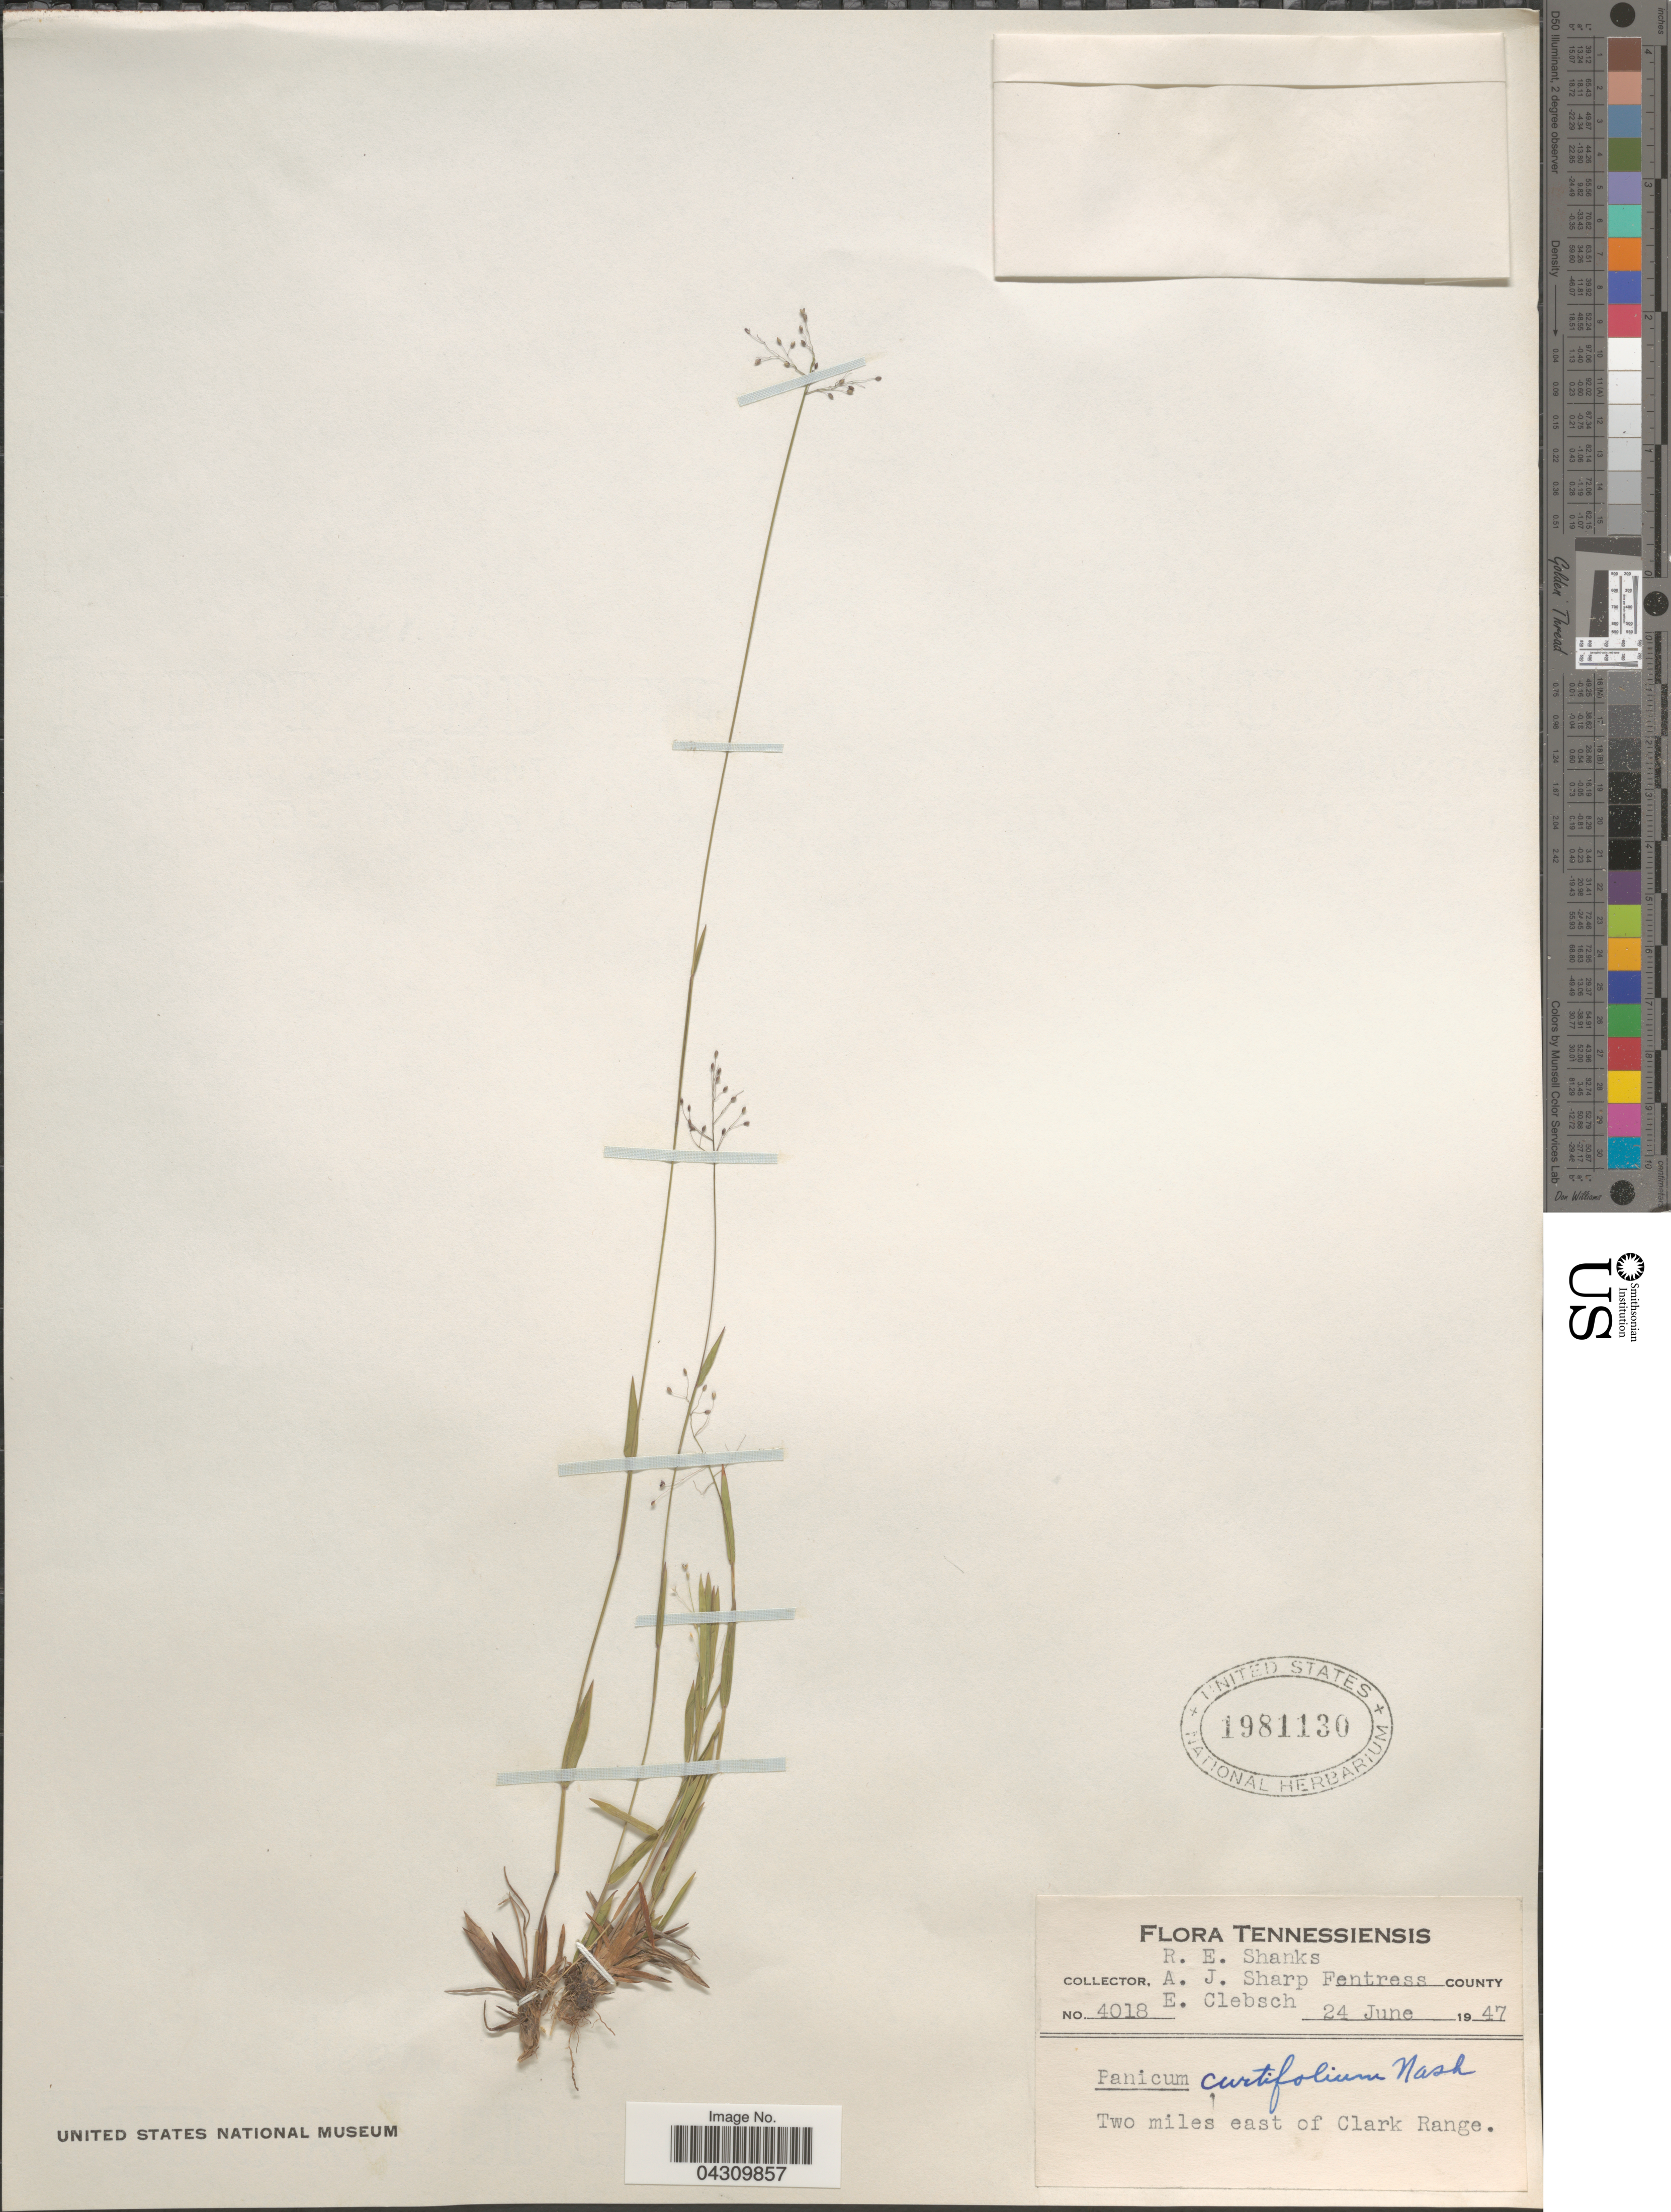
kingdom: Plantae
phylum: Tracheophyta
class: Liliopsida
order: Poales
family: Poaceae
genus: Dichanthelium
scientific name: Dichanthelium acuminatum var. acuminatum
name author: (Sw.) Gould & C.A. Clark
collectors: R. Shanks, A. J. Sharp & E. Clebsch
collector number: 4018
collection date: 1947-06-24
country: United States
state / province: Tennessee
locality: Fentress County. Two miles east of Clark Range.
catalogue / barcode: US 1981130